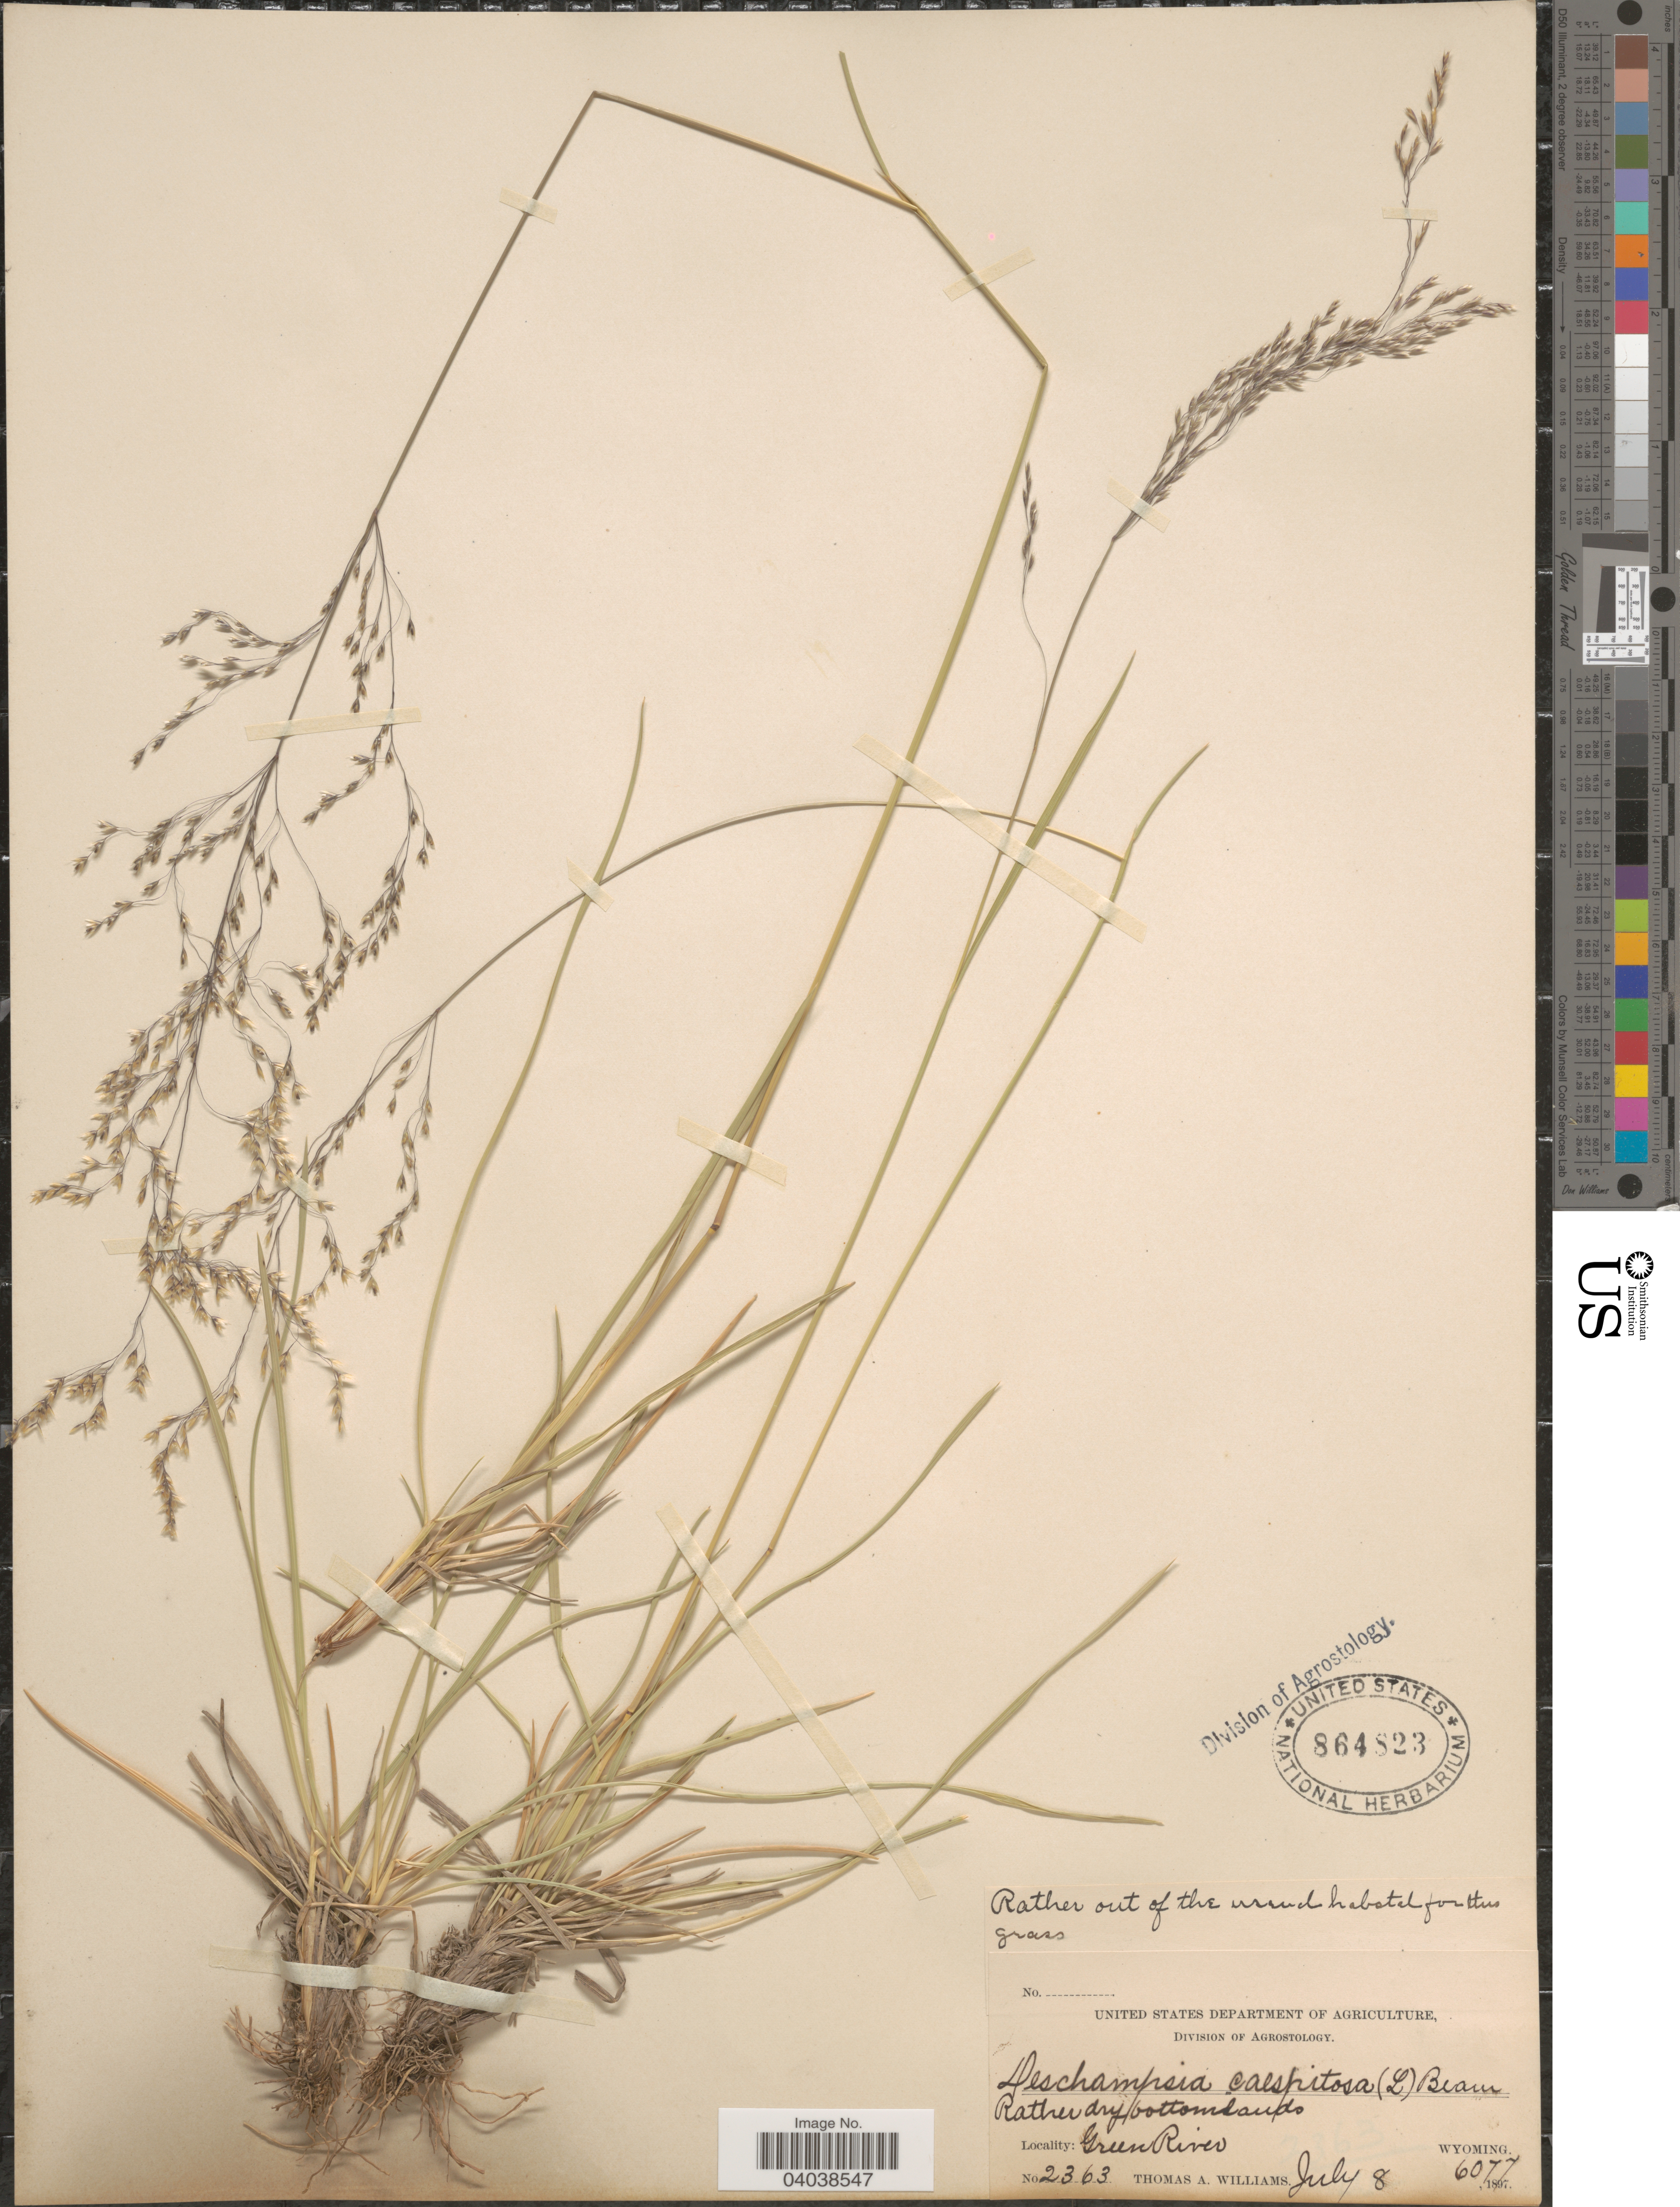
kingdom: Plantae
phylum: Tracheophyta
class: Liliopsida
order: Poales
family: Poaceae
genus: Deschampsia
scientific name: Deschampsia cespitosa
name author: (L.) P. Beauv.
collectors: T. A. Williams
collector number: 2363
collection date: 1897-07-08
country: United States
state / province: Wyoming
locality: Green River.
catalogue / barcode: US 864823